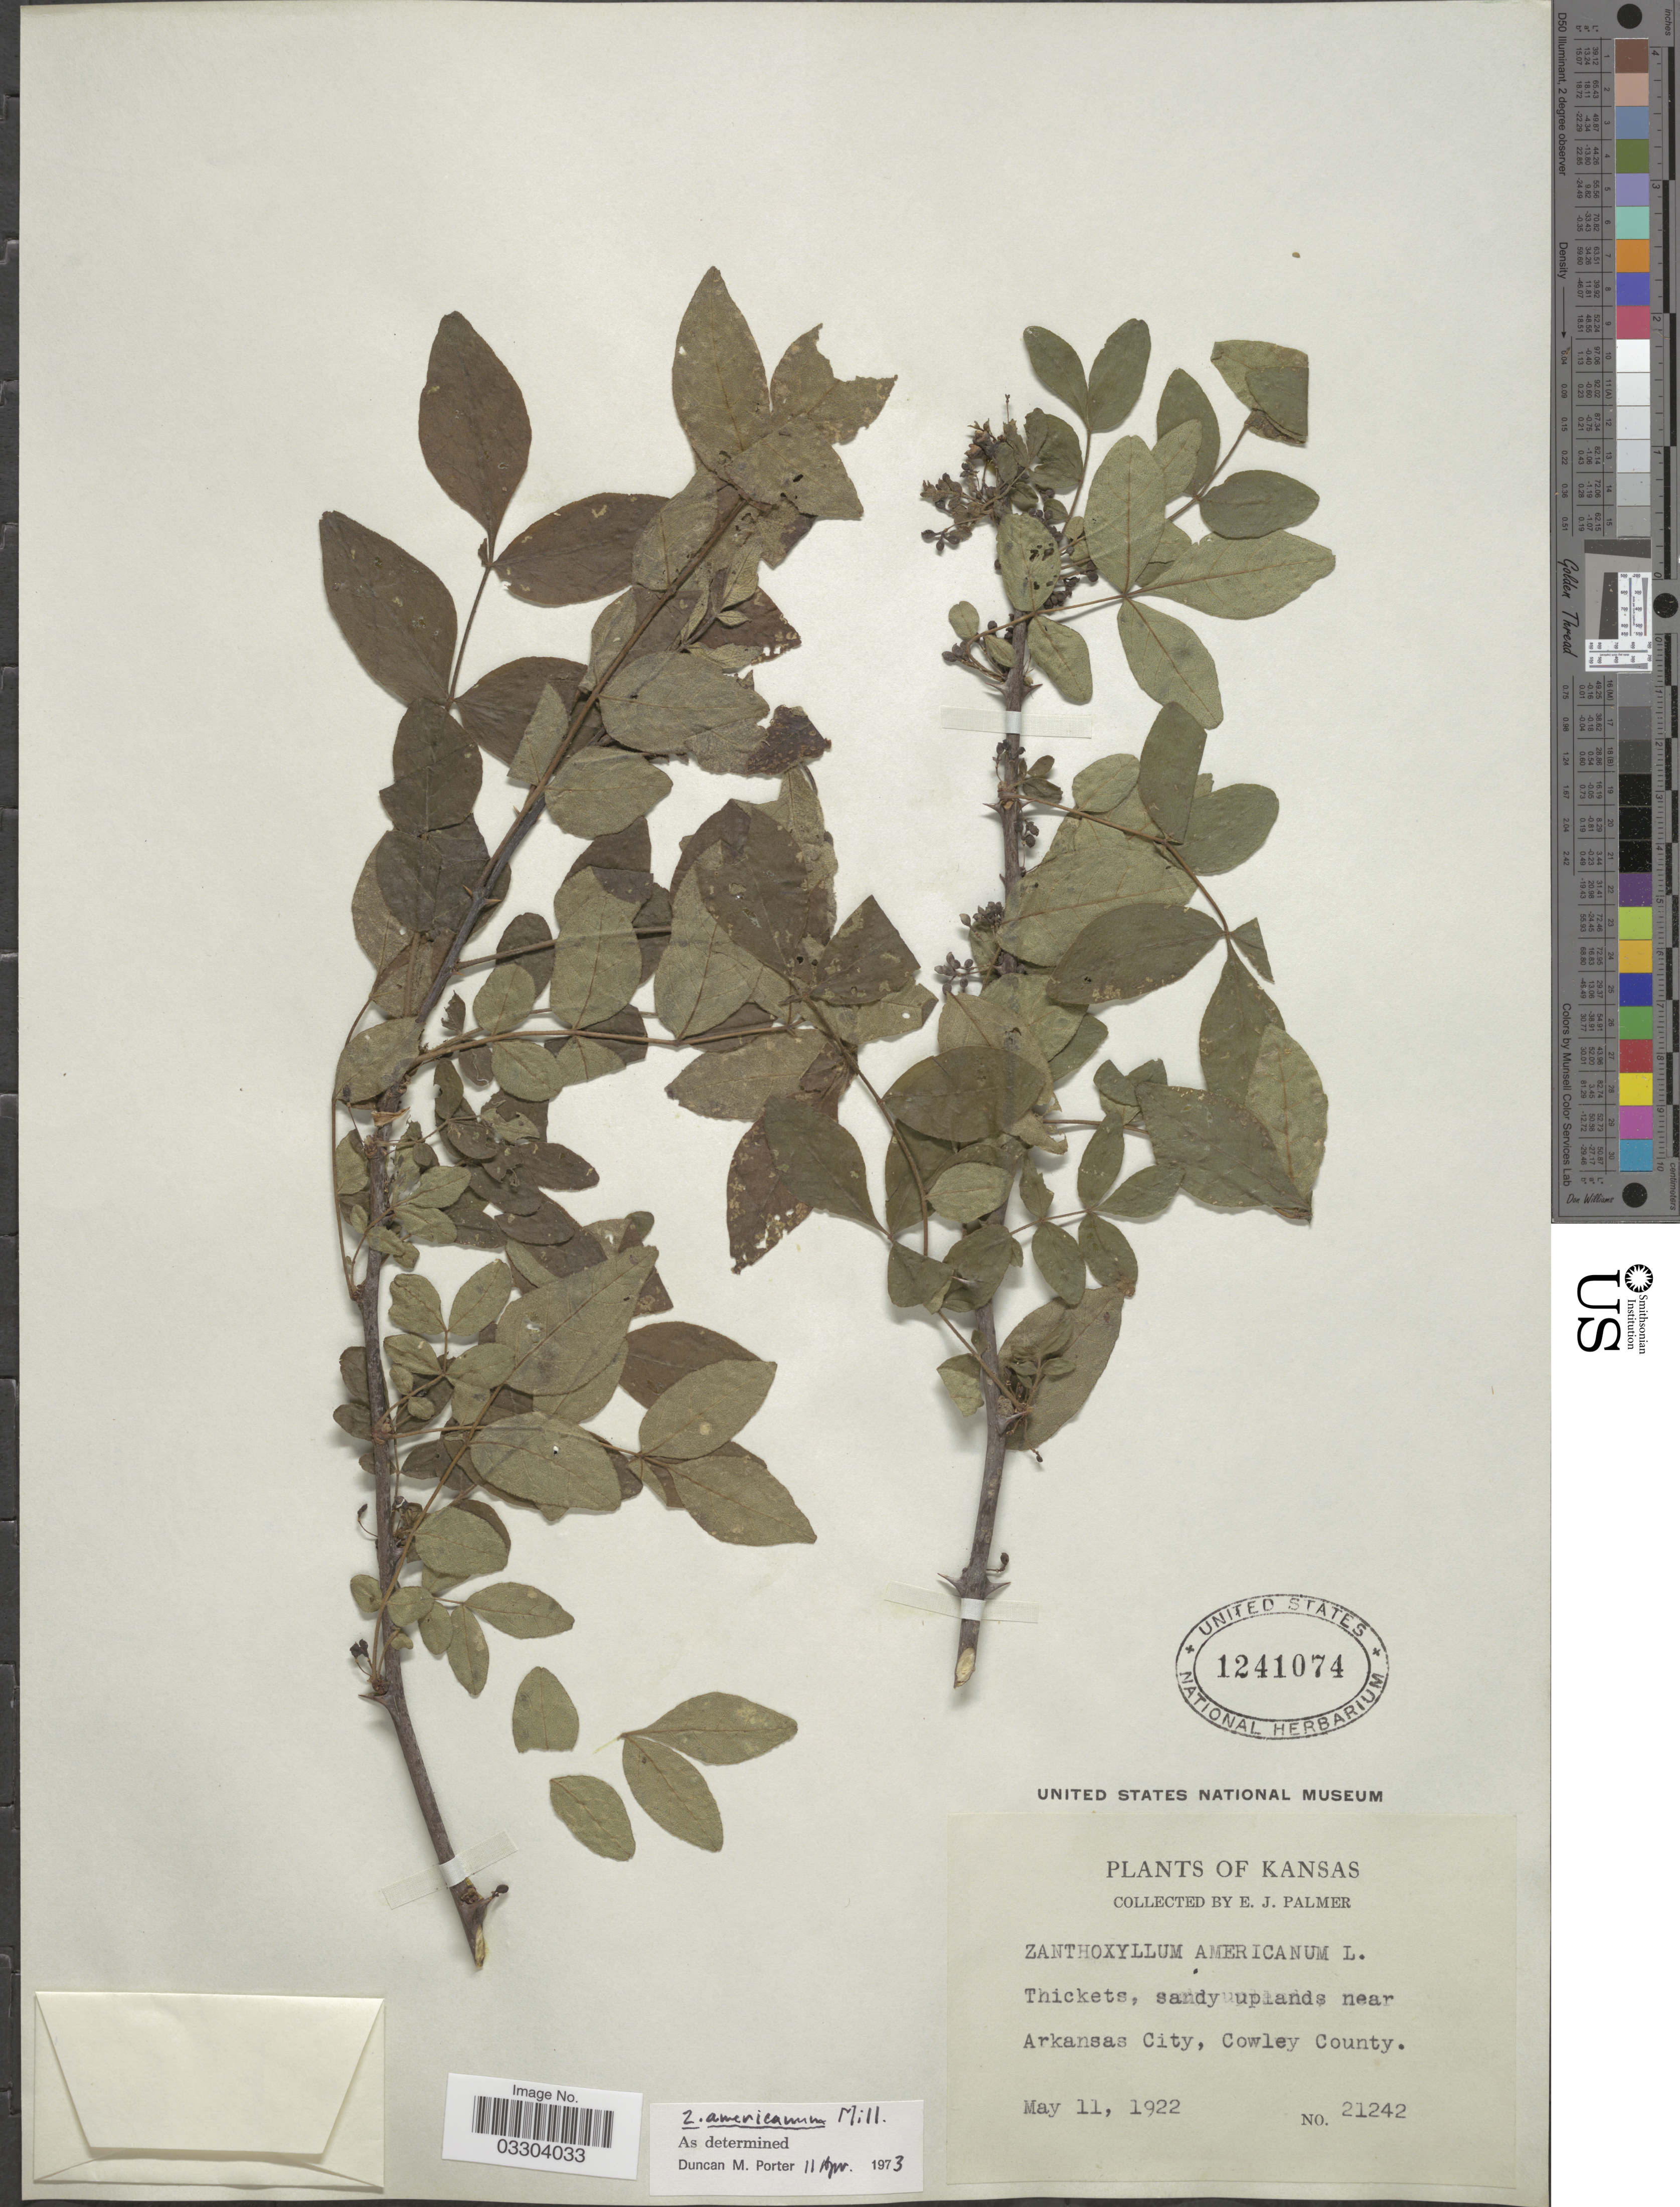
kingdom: Plantae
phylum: Tracheophyta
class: Magnoliopsida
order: Sapindales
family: Rutaceae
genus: Zanthoxylum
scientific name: Zanthoxylum americanum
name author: Mill.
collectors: E. J. Palmer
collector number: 21242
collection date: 1922-05-11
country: United States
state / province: Kansas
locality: Near Arkansas City, Cowley County.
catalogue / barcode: US 1241074